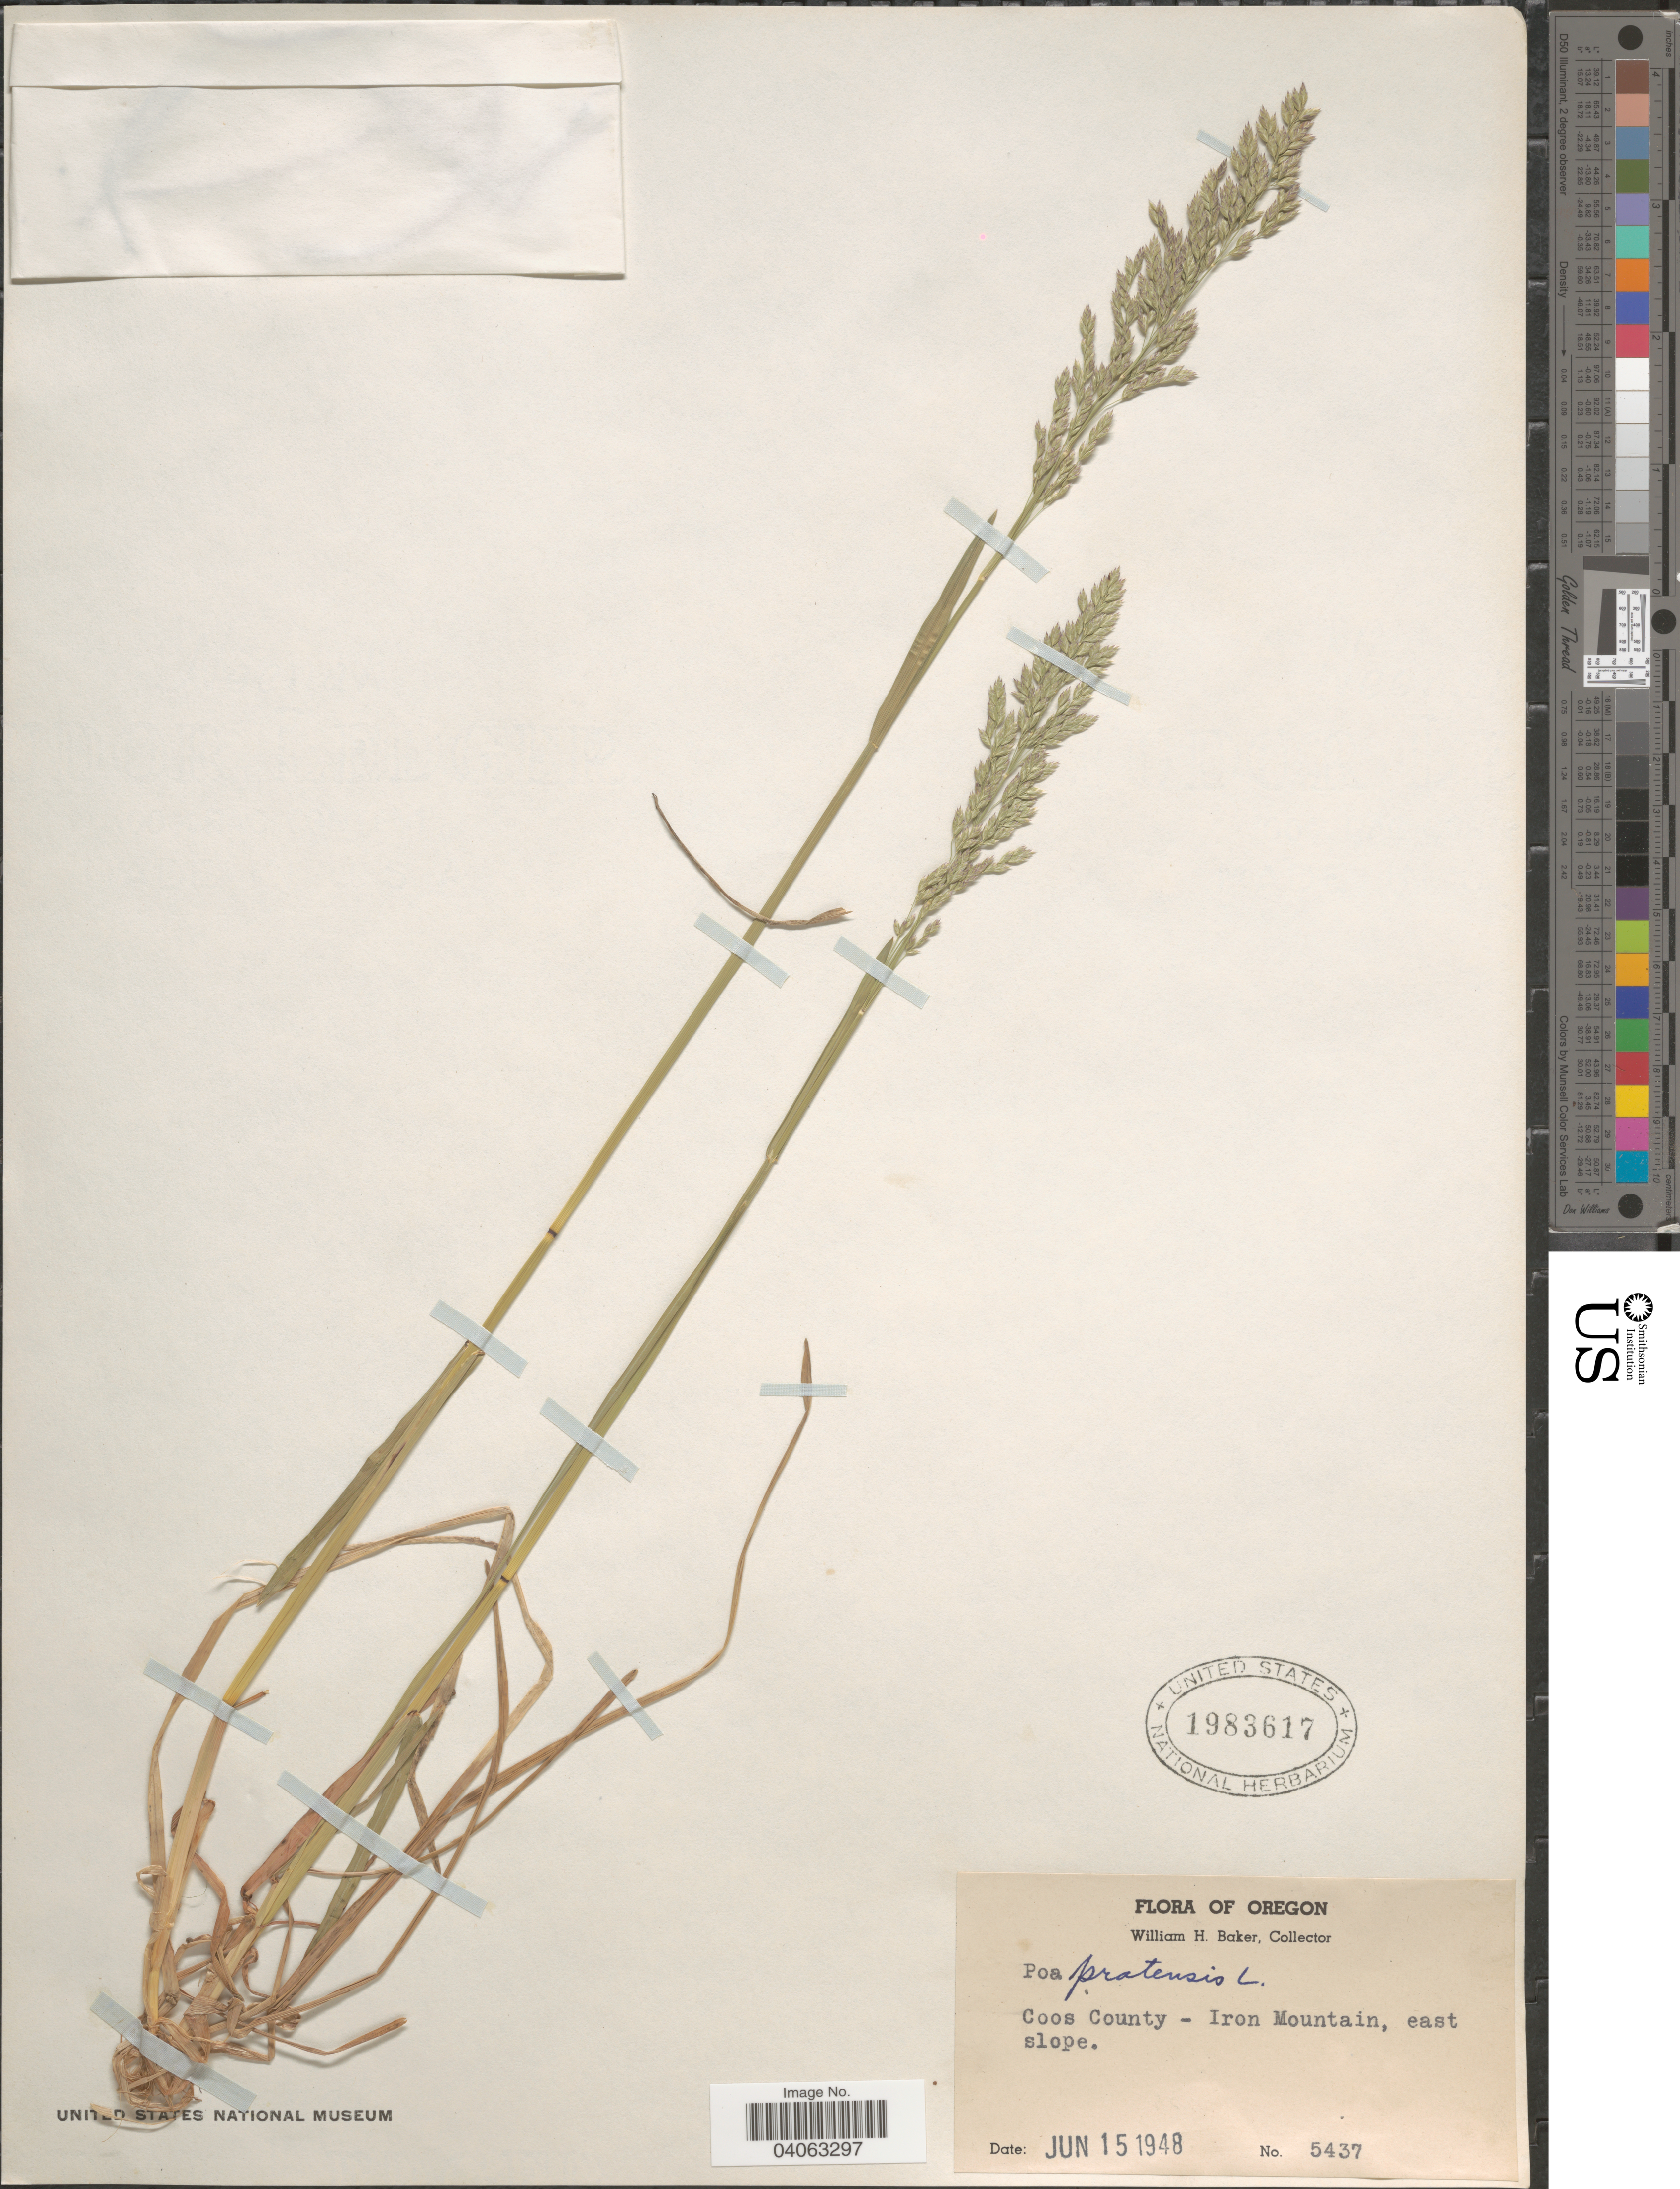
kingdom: Plantae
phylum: Tracheophyta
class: Liliopsida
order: Poales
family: Poaceae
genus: Poa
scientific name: Poa pratensis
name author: L.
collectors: W. H. Baker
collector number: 5437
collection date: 1948-06-15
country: United States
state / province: Oregon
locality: Coos County - Iron Mountain, east slope.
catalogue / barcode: US 1983617